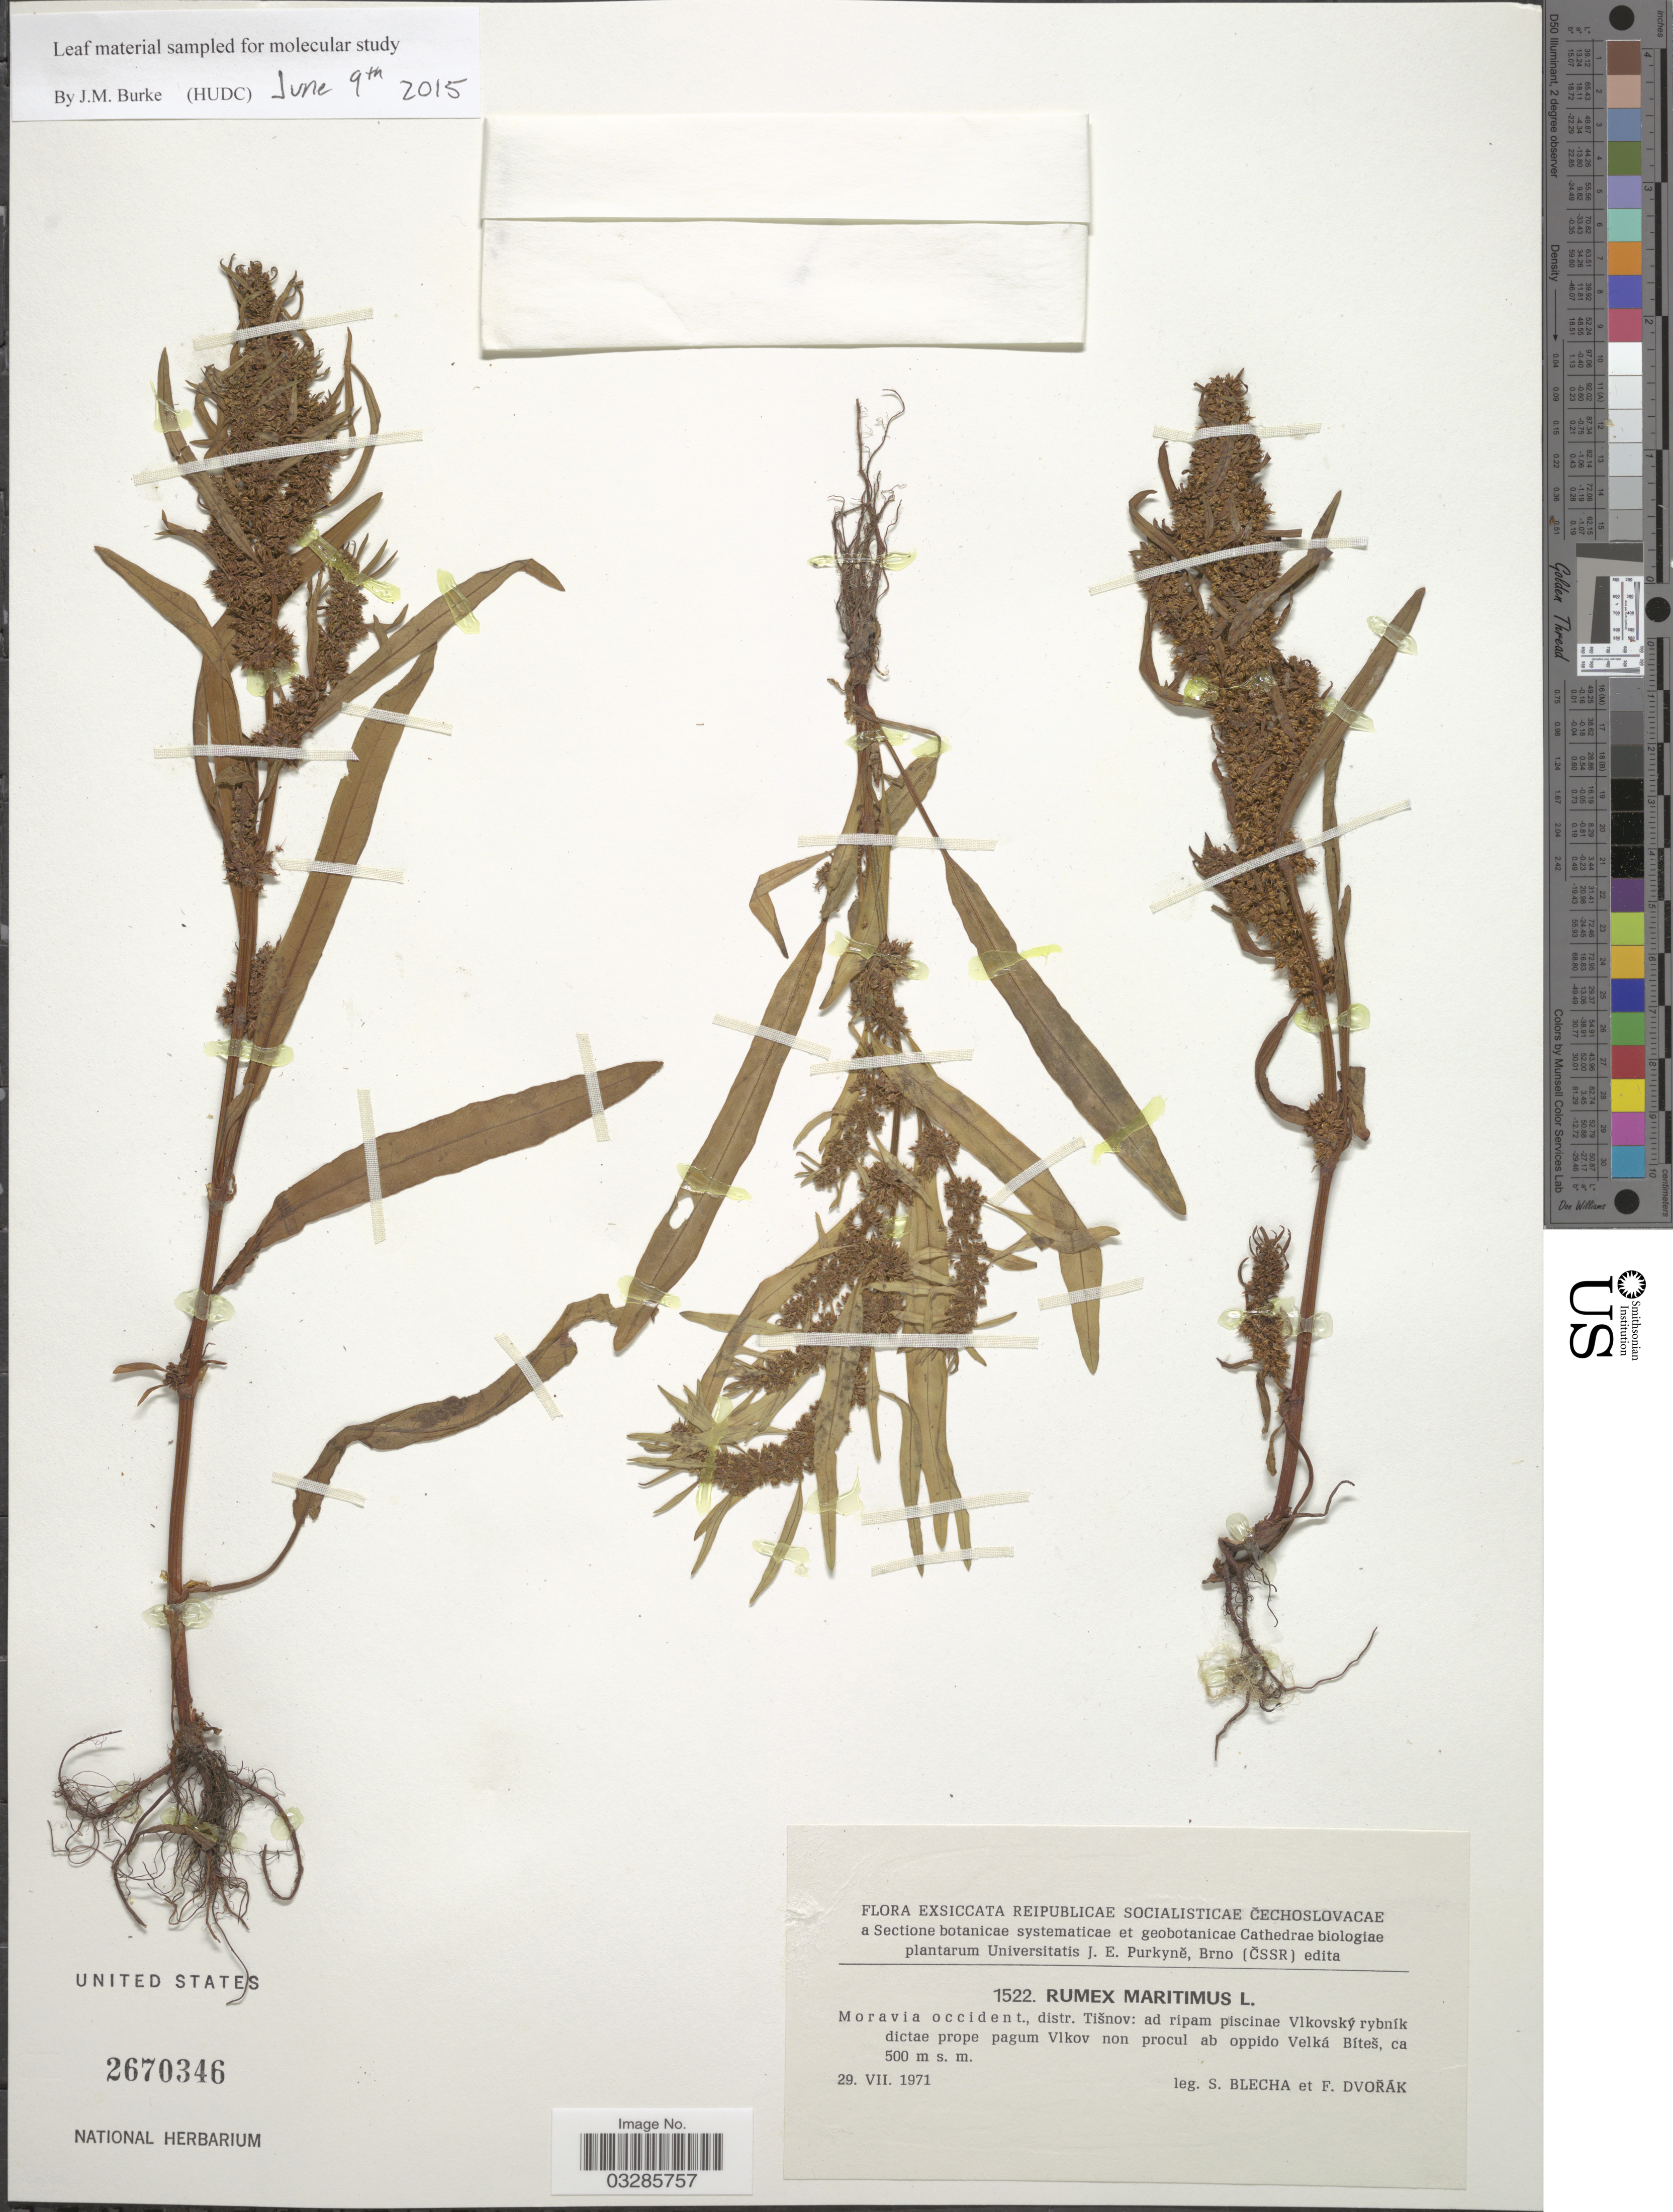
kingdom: Plantae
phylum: Tracheophyta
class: Magnoliopsida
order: Caryophyllales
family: Polygonaceae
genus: Rumex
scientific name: Rumex maritimus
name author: L.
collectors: S. Blecha & F. Dvořák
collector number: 1522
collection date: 1971-07-29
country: Czechia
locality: Reipublicae Socialisticae Cechoslovacae, Moravia occident., distr. Tisnov: ad ripam piscinae Vlkovsky rybník dictae prope pagum Vlkov non procul ab oppido Velká Bites.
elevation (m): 500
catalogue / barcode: US 2670346